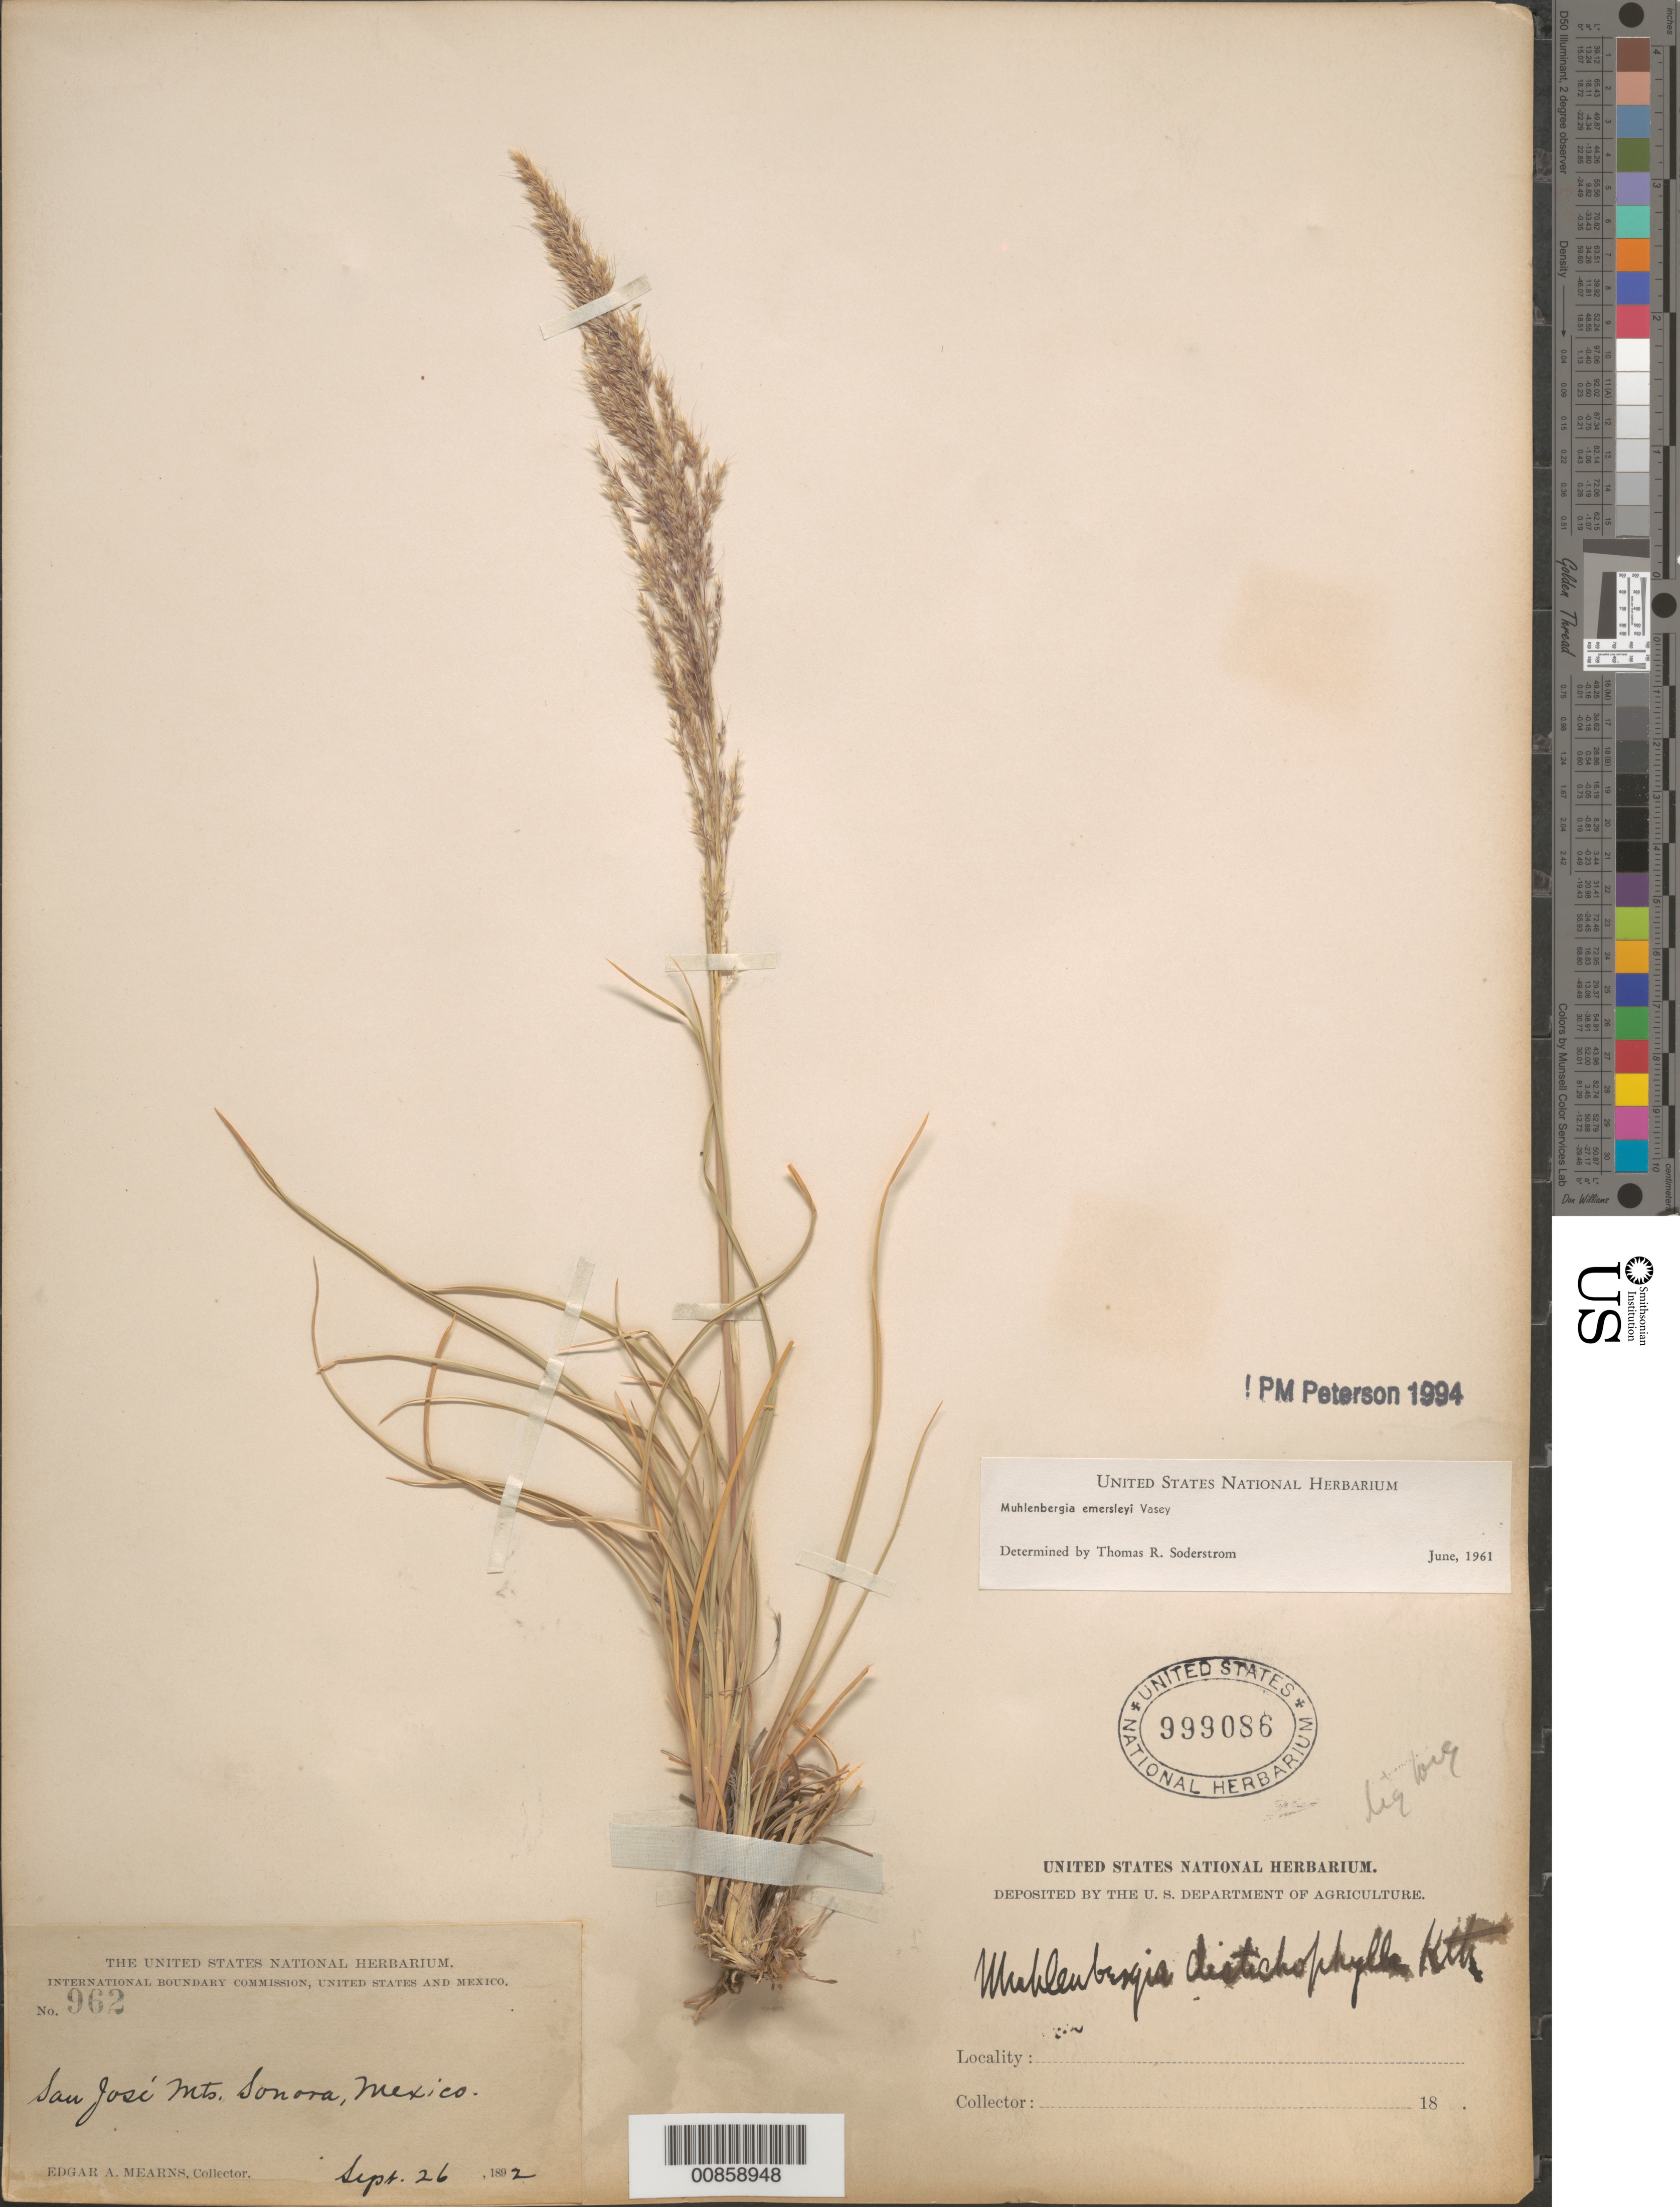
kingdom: Plantae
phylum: Tracheophyta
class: Liliopsida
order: Poales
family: Poaceae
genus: Muhlenbergia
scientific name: Muhlenbergia emersleyi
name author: Vasey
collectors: E. A. Mearns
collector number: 962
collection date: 1892-09-26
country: Mexico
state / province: Sonora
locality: San José Mts.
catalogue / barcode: US 999086